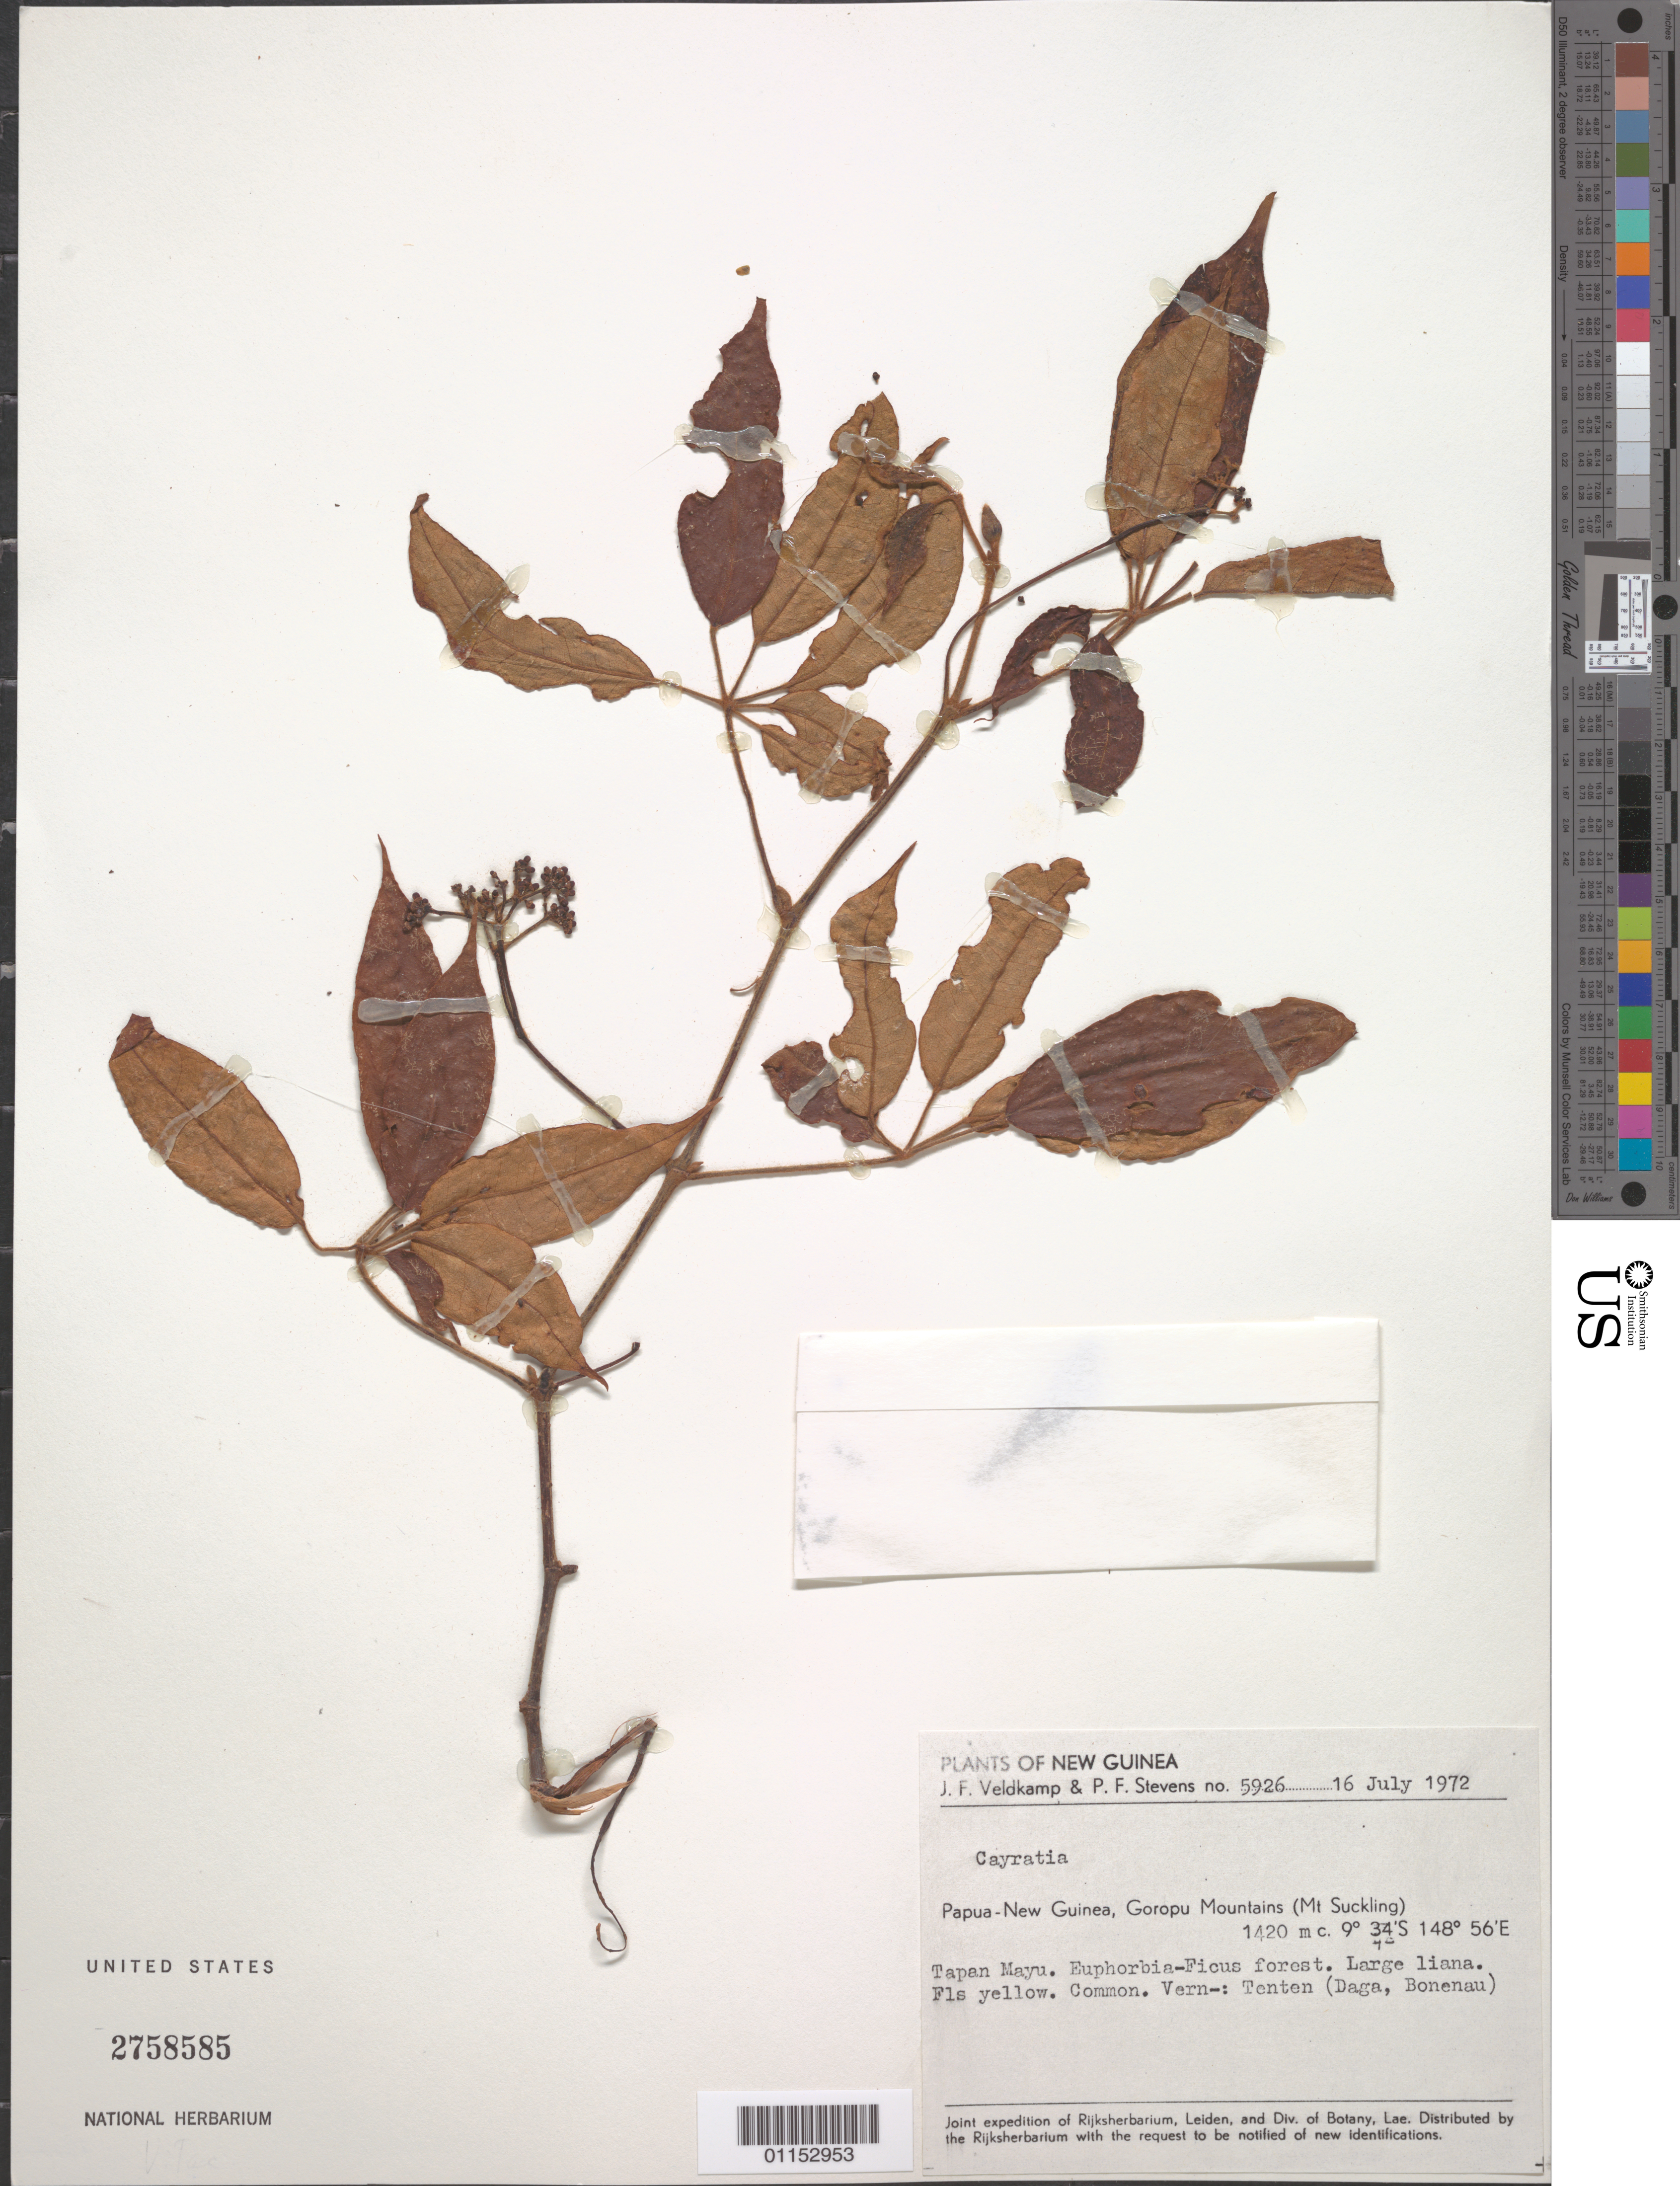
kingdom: Plantae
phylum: Tracheophyta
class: Magnoliopsida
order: Vitales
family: Vitaceae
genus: Cayratia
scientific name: Cayratia sp.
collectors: J. F. Veldkamp & P. F. Stevens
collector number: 5926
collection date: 1972-07-16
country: Papua New Guinea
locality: Goropu Mts, Mt Suckling. Tapan Mayu.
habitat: Euphorbia-Ficus forest. Large liana. Common.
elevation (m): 1420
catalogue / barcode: US 2758585